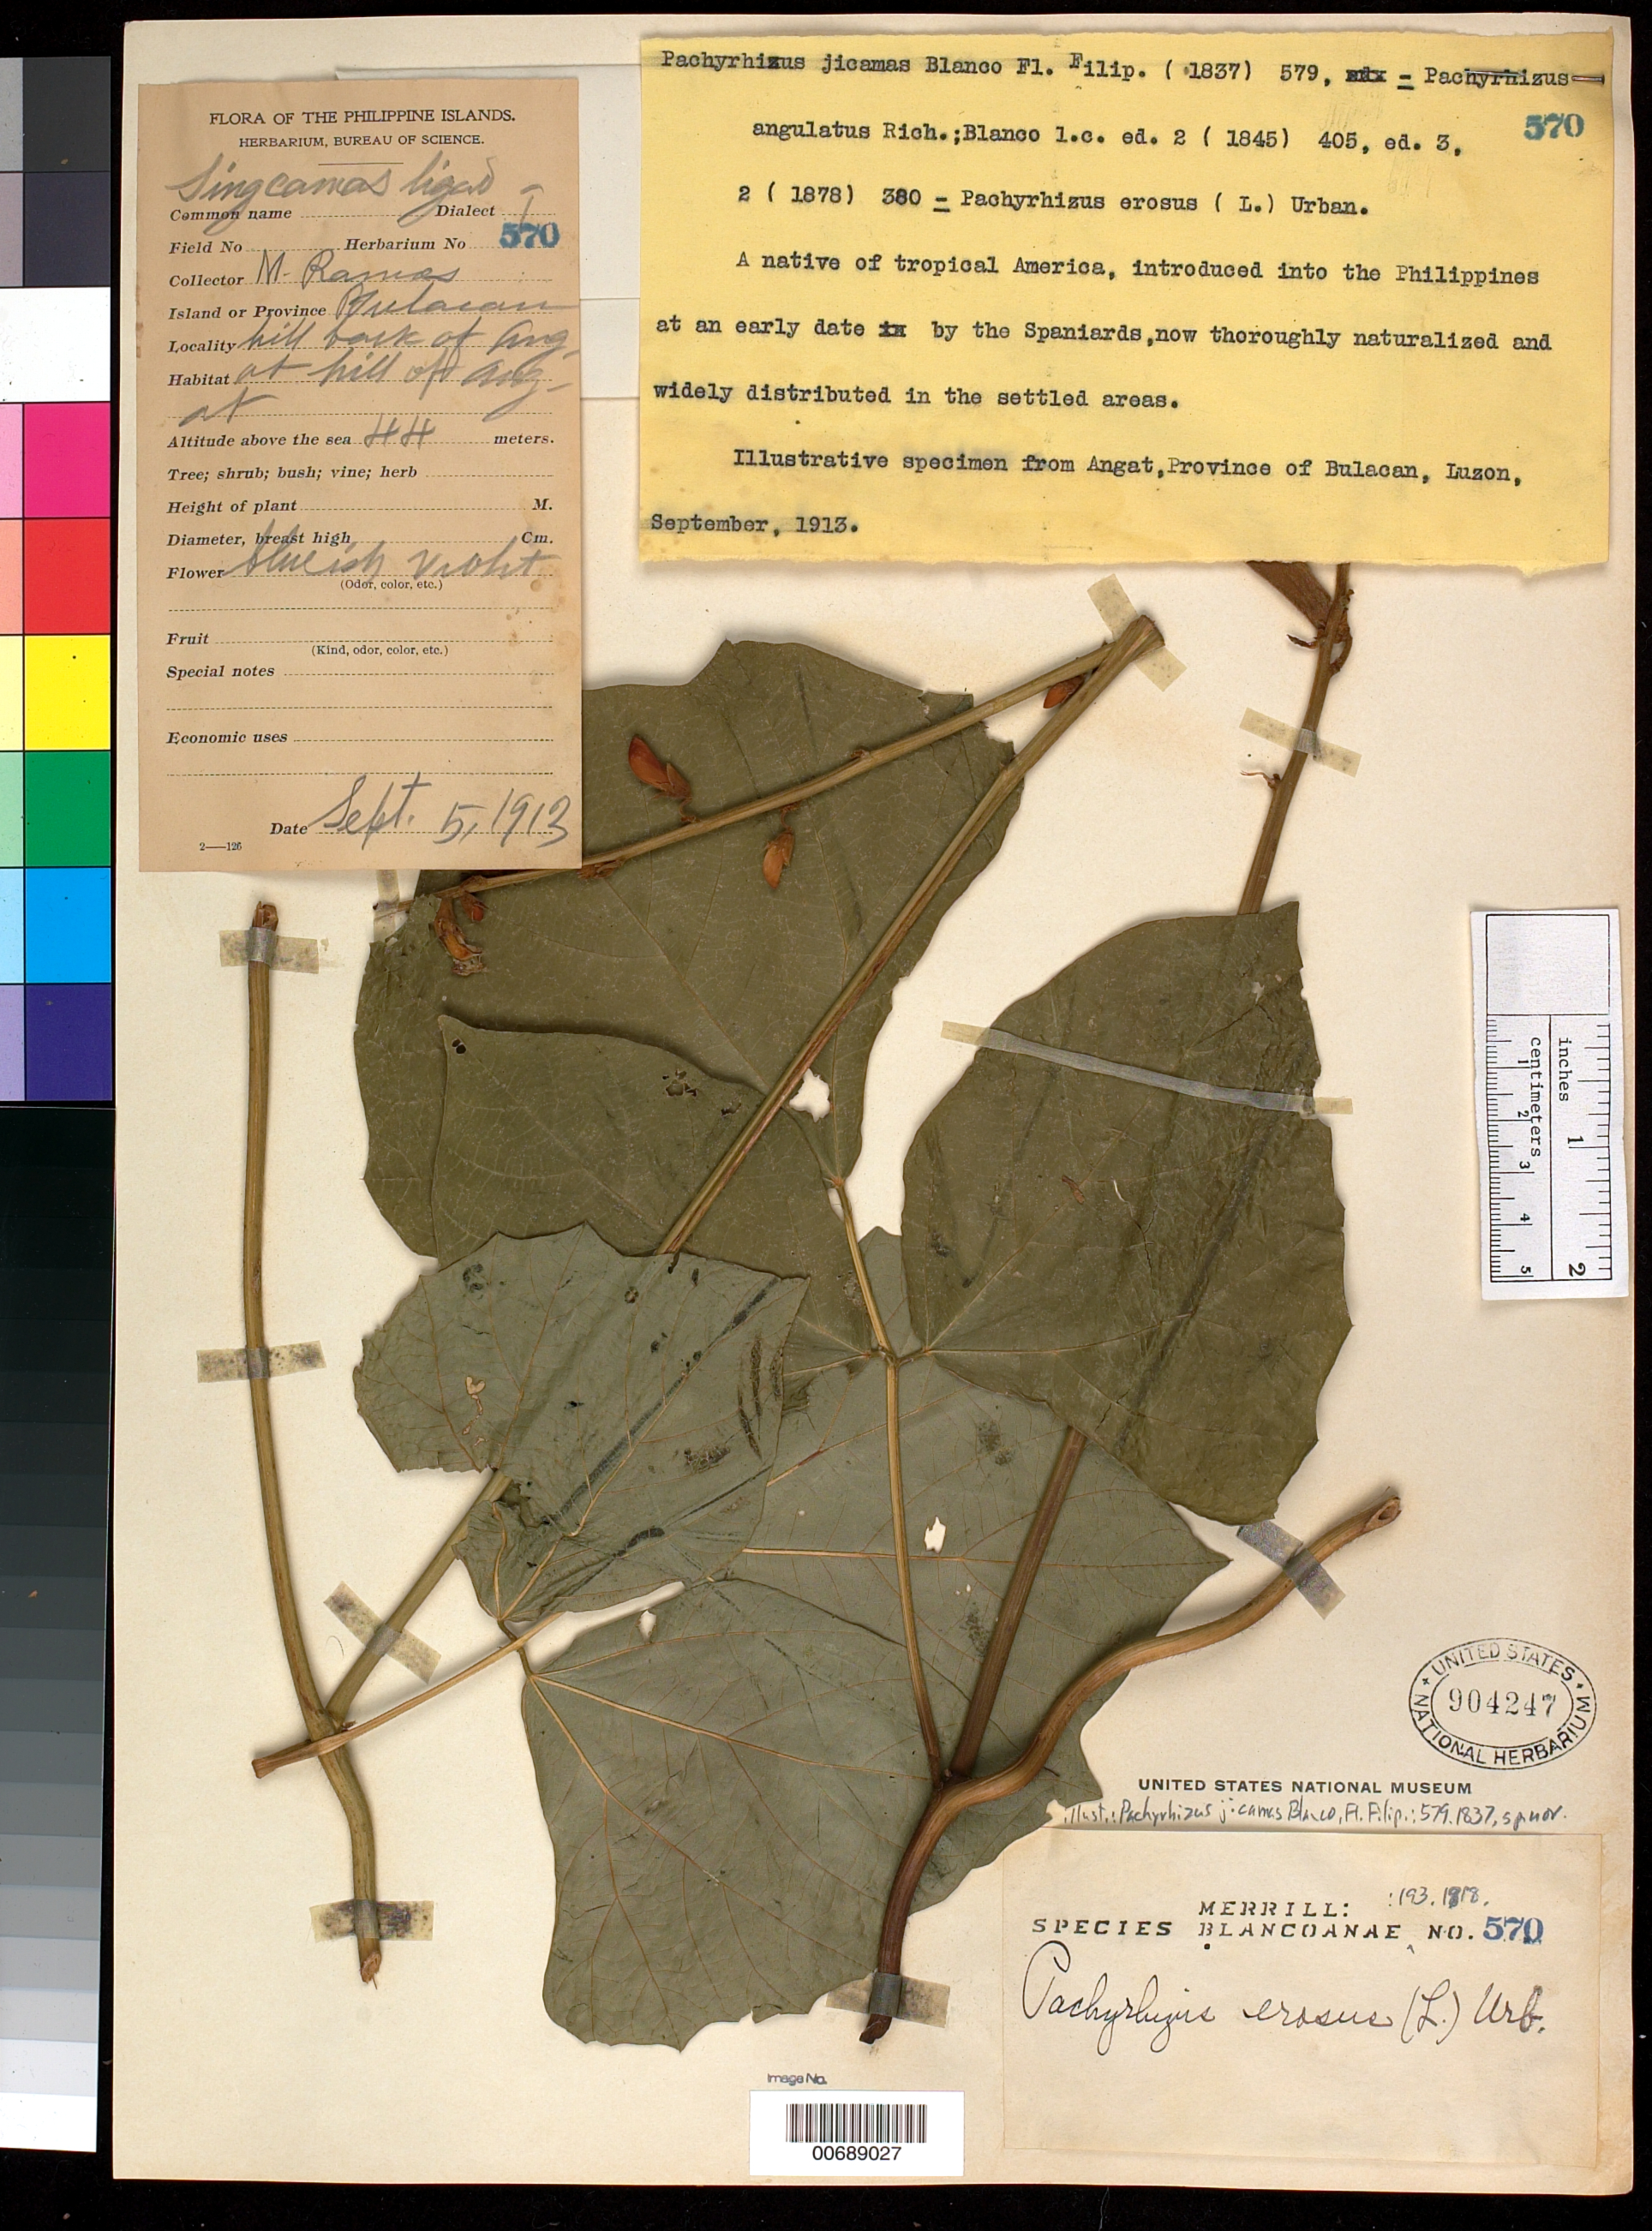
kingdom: Plantae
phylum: Tracheophyta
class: Magnoliopsida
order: Fabales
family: Fabaceae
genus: Pachyrhizus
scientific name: Pachyrhizus erosus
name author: (L.) Urb.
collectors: M. Ramos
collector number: Sp. Blancoan. 0570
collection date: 1913-09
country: Philippines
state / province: Central Luzon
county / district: Bulacan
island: Luzon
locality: Angat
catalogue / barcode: US 904247